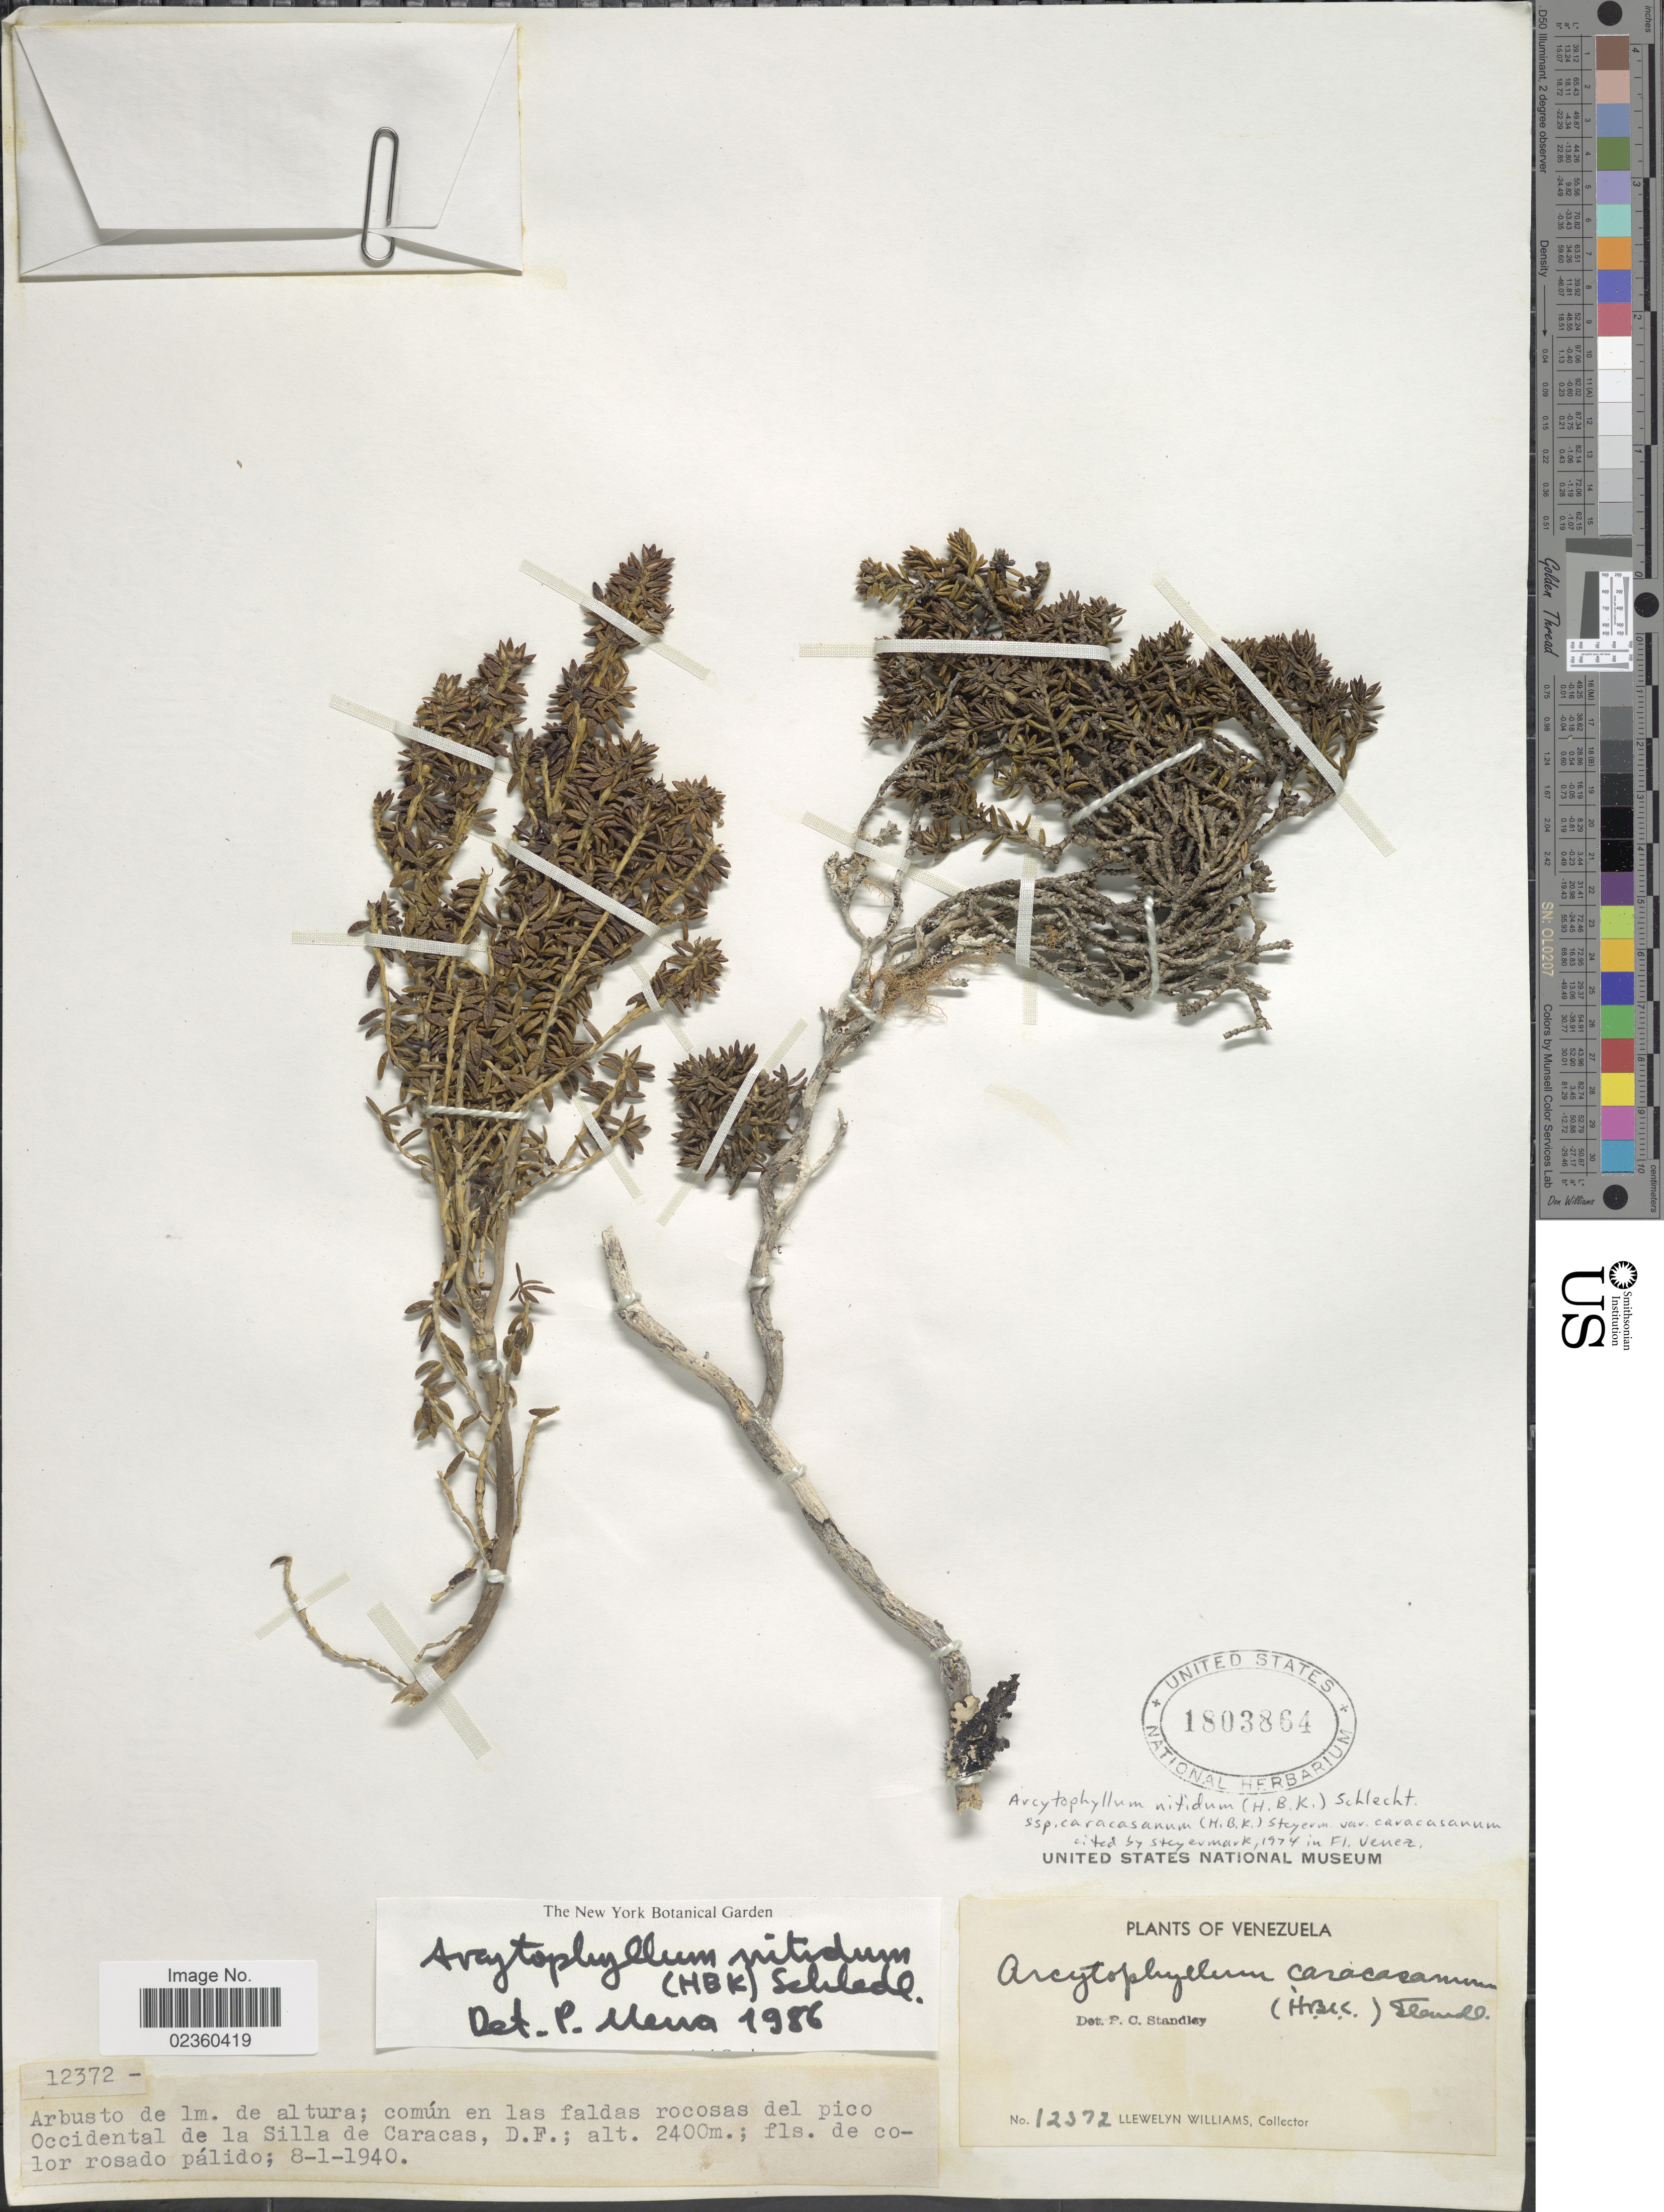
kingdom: Plantae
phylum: Tracheophyta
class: Magnoliopsida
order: Gentianales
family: Rubiaceae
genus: Arcytophyllum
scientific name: Arcytophyllum nitidum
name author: (Kunth) Schltdl.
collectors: Ll. Williams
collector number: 12372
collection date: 1940-01-08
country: Venezuela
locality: Occidental de la Silla de Caracas, D. F.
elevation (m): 2400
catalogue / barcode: US 1803864